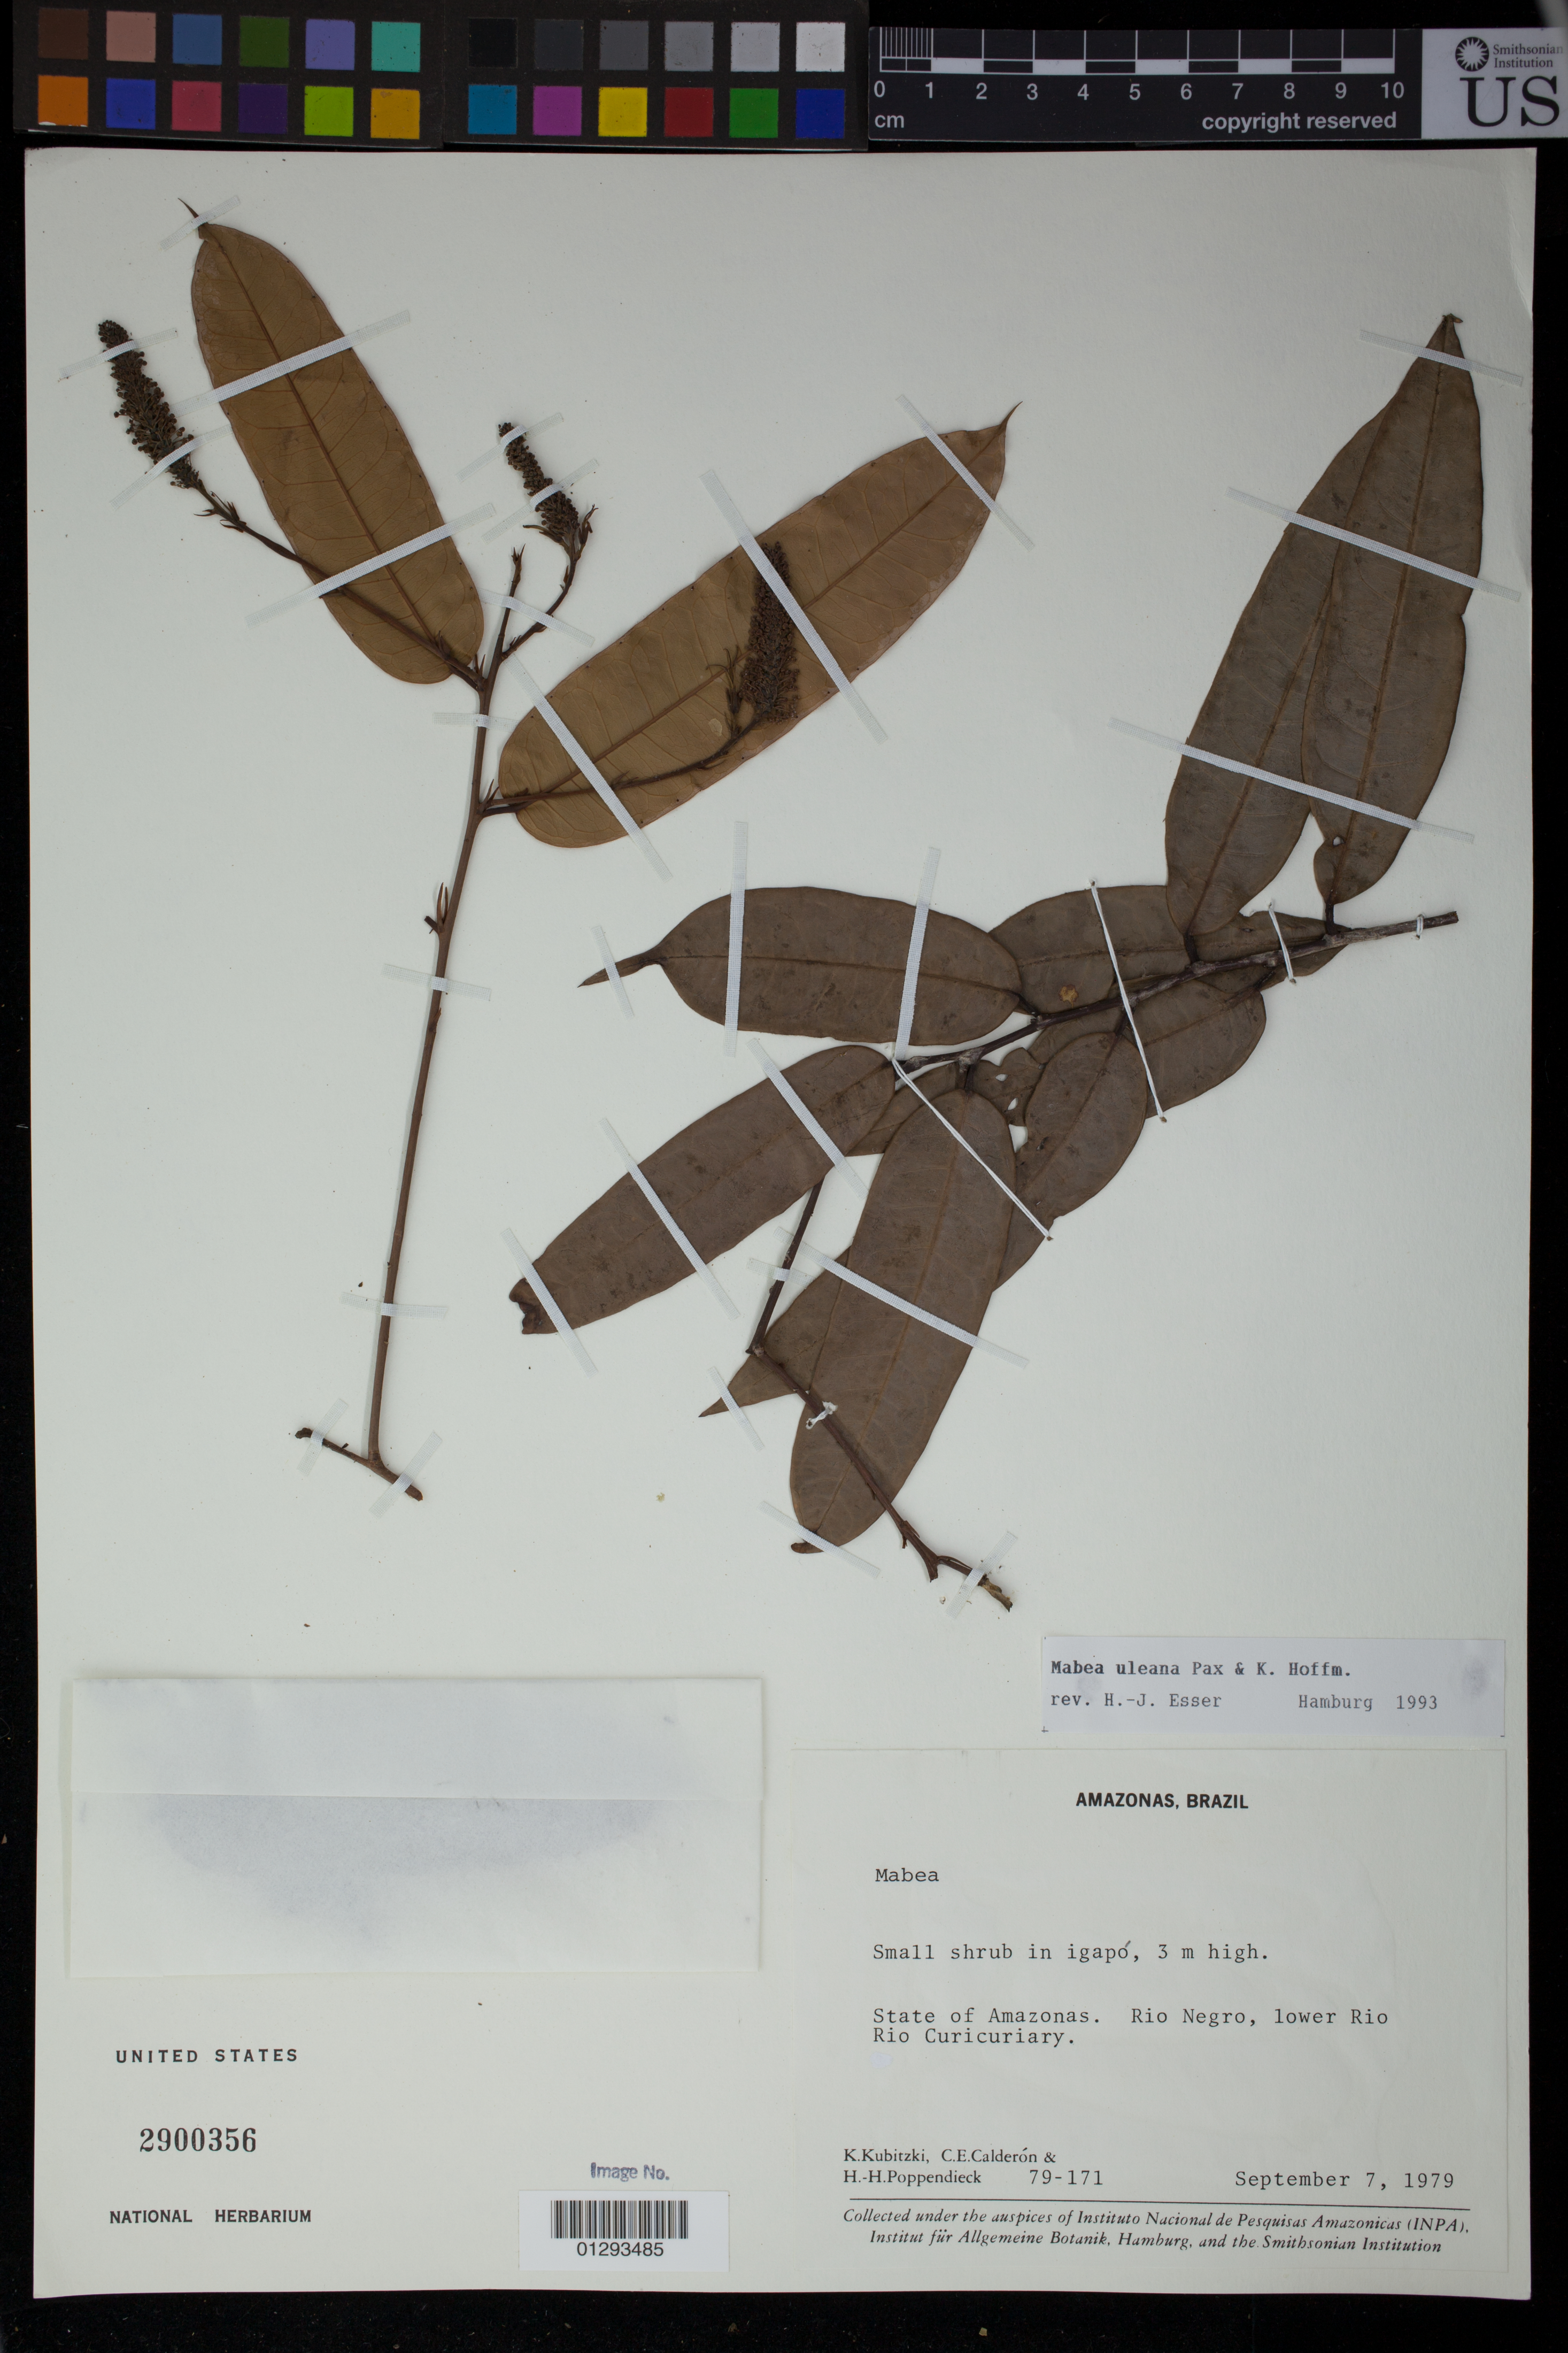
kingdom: Plantae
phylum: Tracheophyta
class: Magnoliopsida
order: Malpighiales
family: Euphorbiaceae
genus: Mabea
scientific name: Mabea uleana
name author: Pax & K. Hoffm.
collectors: K. Kubitzki, C. E. Calderón & H.-H. Poppendieck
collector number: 79-171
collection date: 1979-09-07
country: Brazil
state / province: Amazonas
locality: Rio Negro, lower Rio Rio Curicuriary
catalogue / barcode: US 2900356